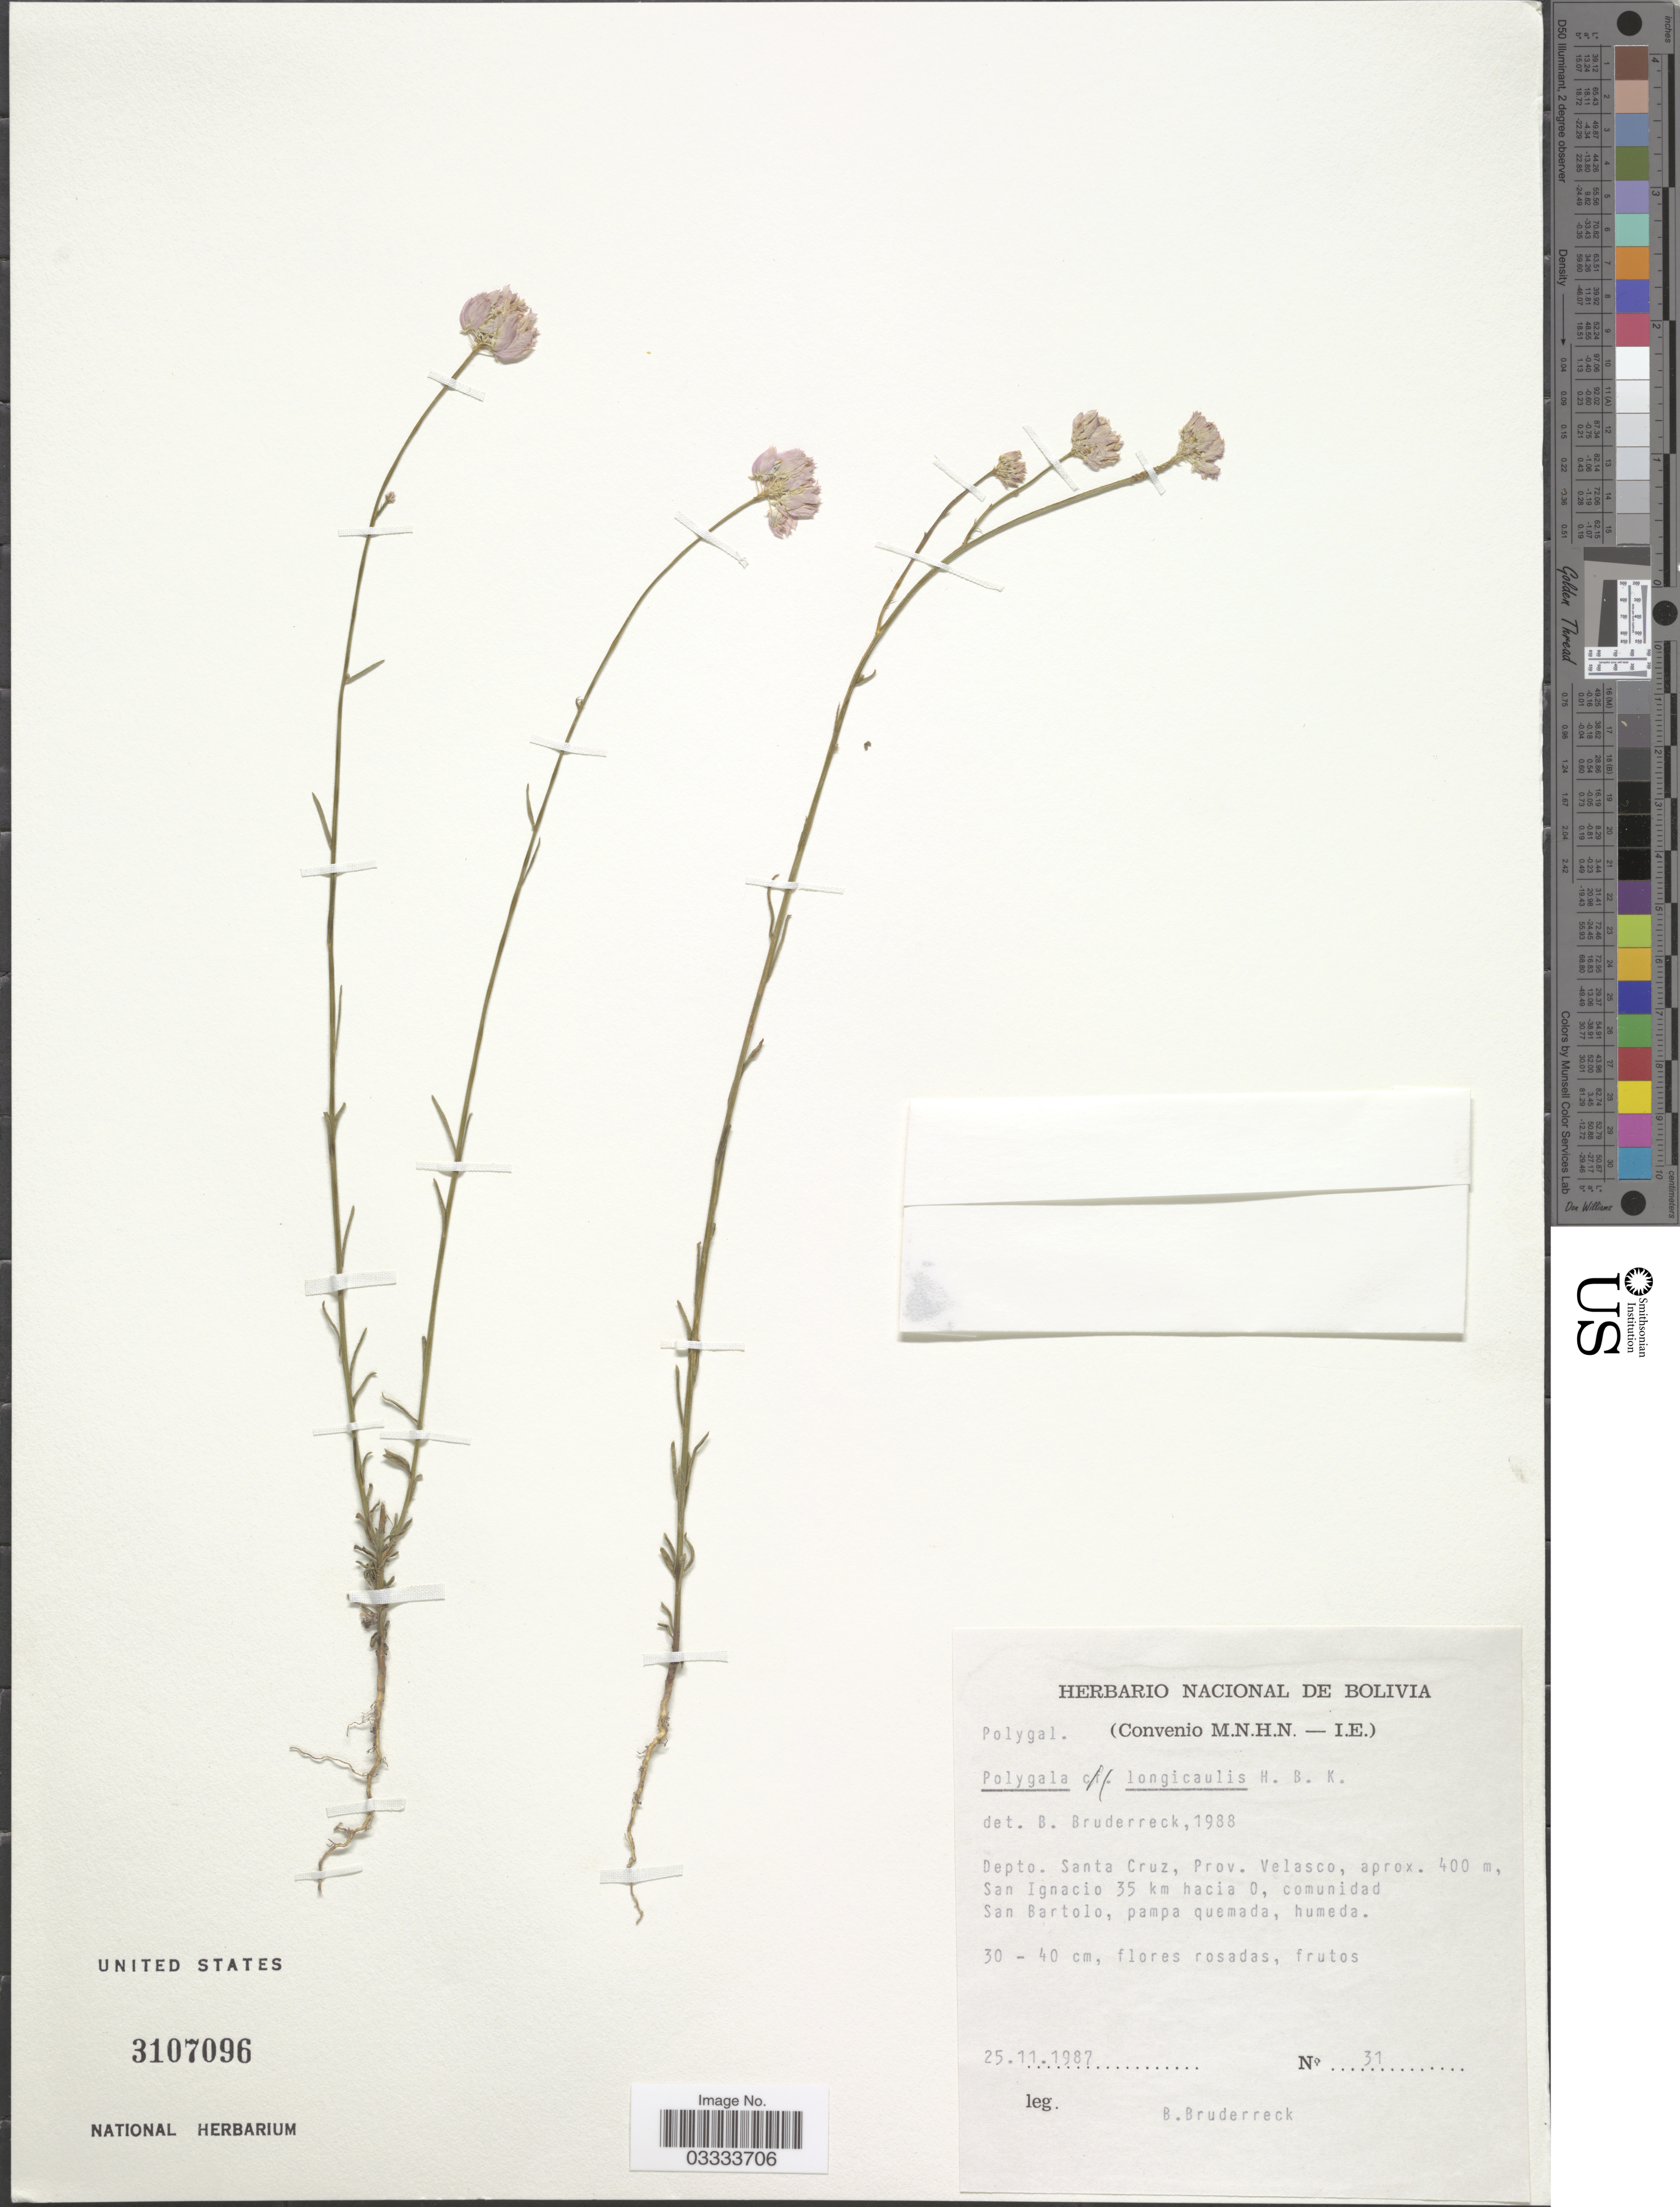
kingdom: Plantae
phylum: Tracheophyta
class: Magnoliopsida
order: Fabales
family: Polygalaceae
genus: Polygala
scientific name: Polygala longicaulis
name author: Kunth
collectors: B. Bruderreck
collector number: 31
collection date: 1987-11-25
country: Bolivia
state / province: Santa Cruz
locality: Depto. Santa Cruz, Prov. Velasco, San Ignacio 35 km hacia O, comunidad San Bartolo.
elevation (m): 400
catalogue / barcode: US 3107096